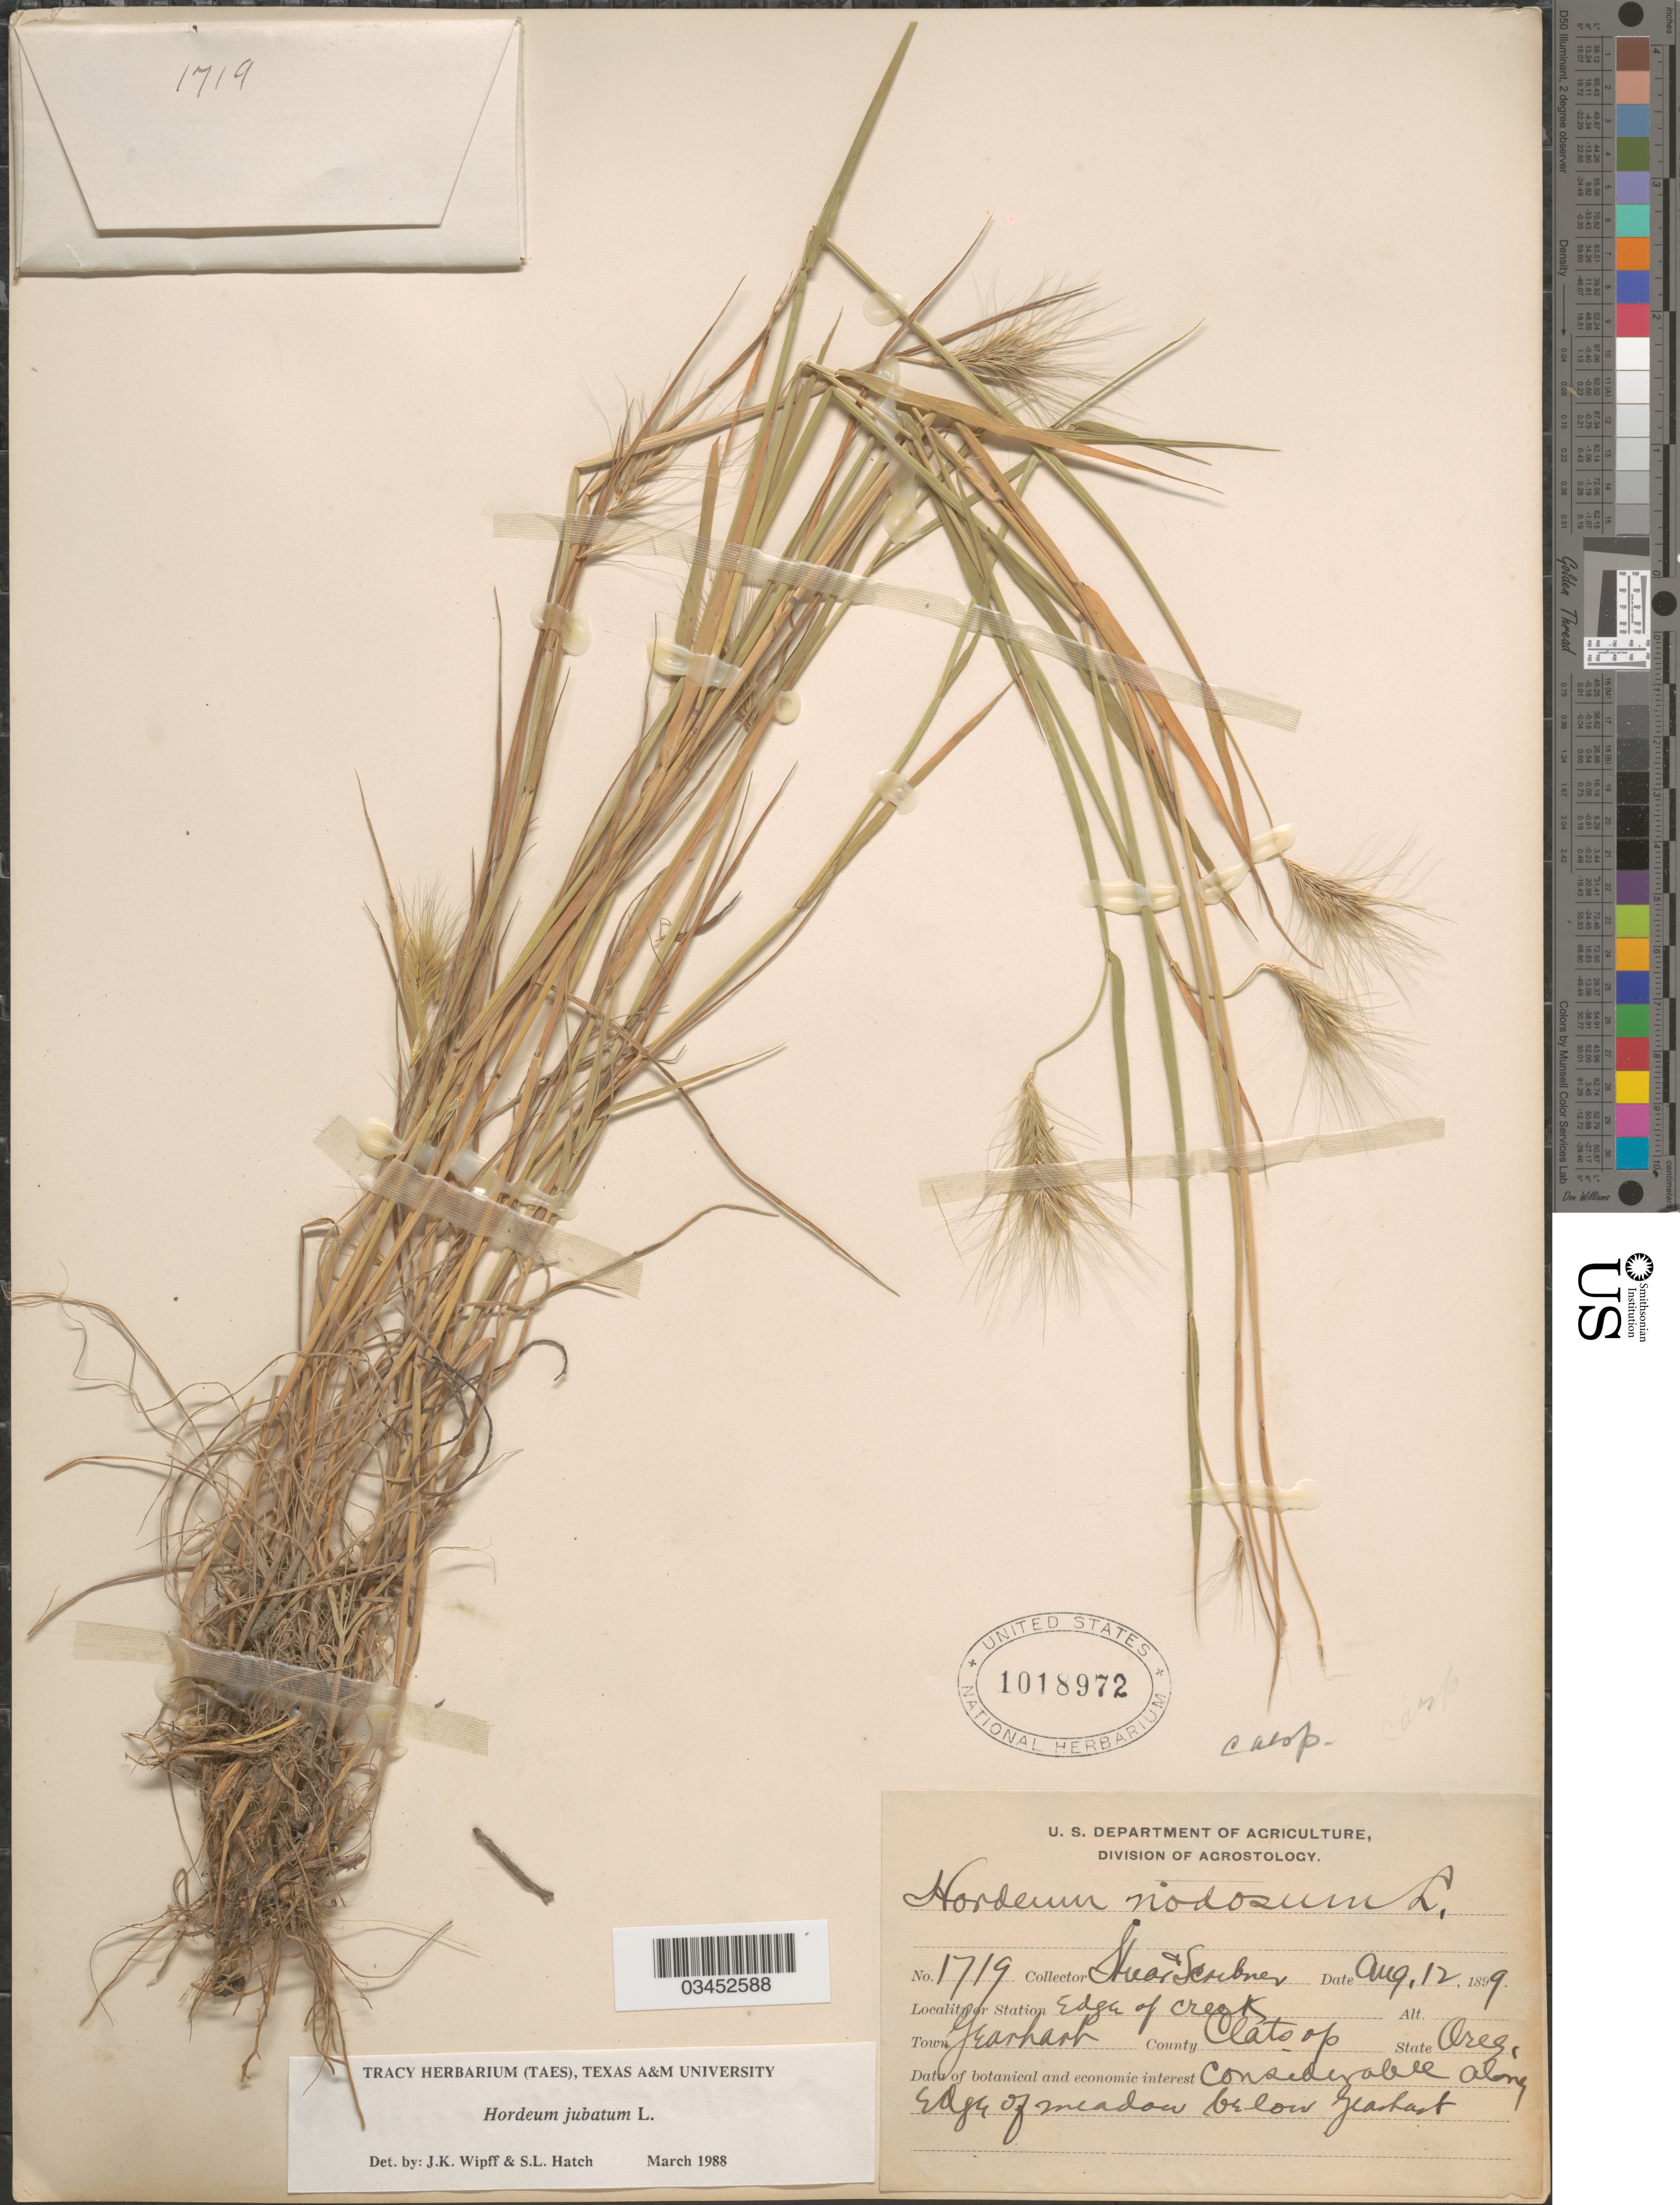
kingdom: Plantae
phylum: Tracheophyta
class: Liliopsida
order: Poales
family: Poaceae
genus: Hordeum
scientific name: Hordeum jubatum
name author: L.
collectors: -- Shear & Scribner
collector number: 1719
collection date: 1899-08-12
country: United States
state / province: Oregon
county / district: Clatsop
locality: Edge of creek. Town Gearhart. County Clatsop. Considerable along Edge of meadow below Gearhart.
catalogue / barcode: US 1018972